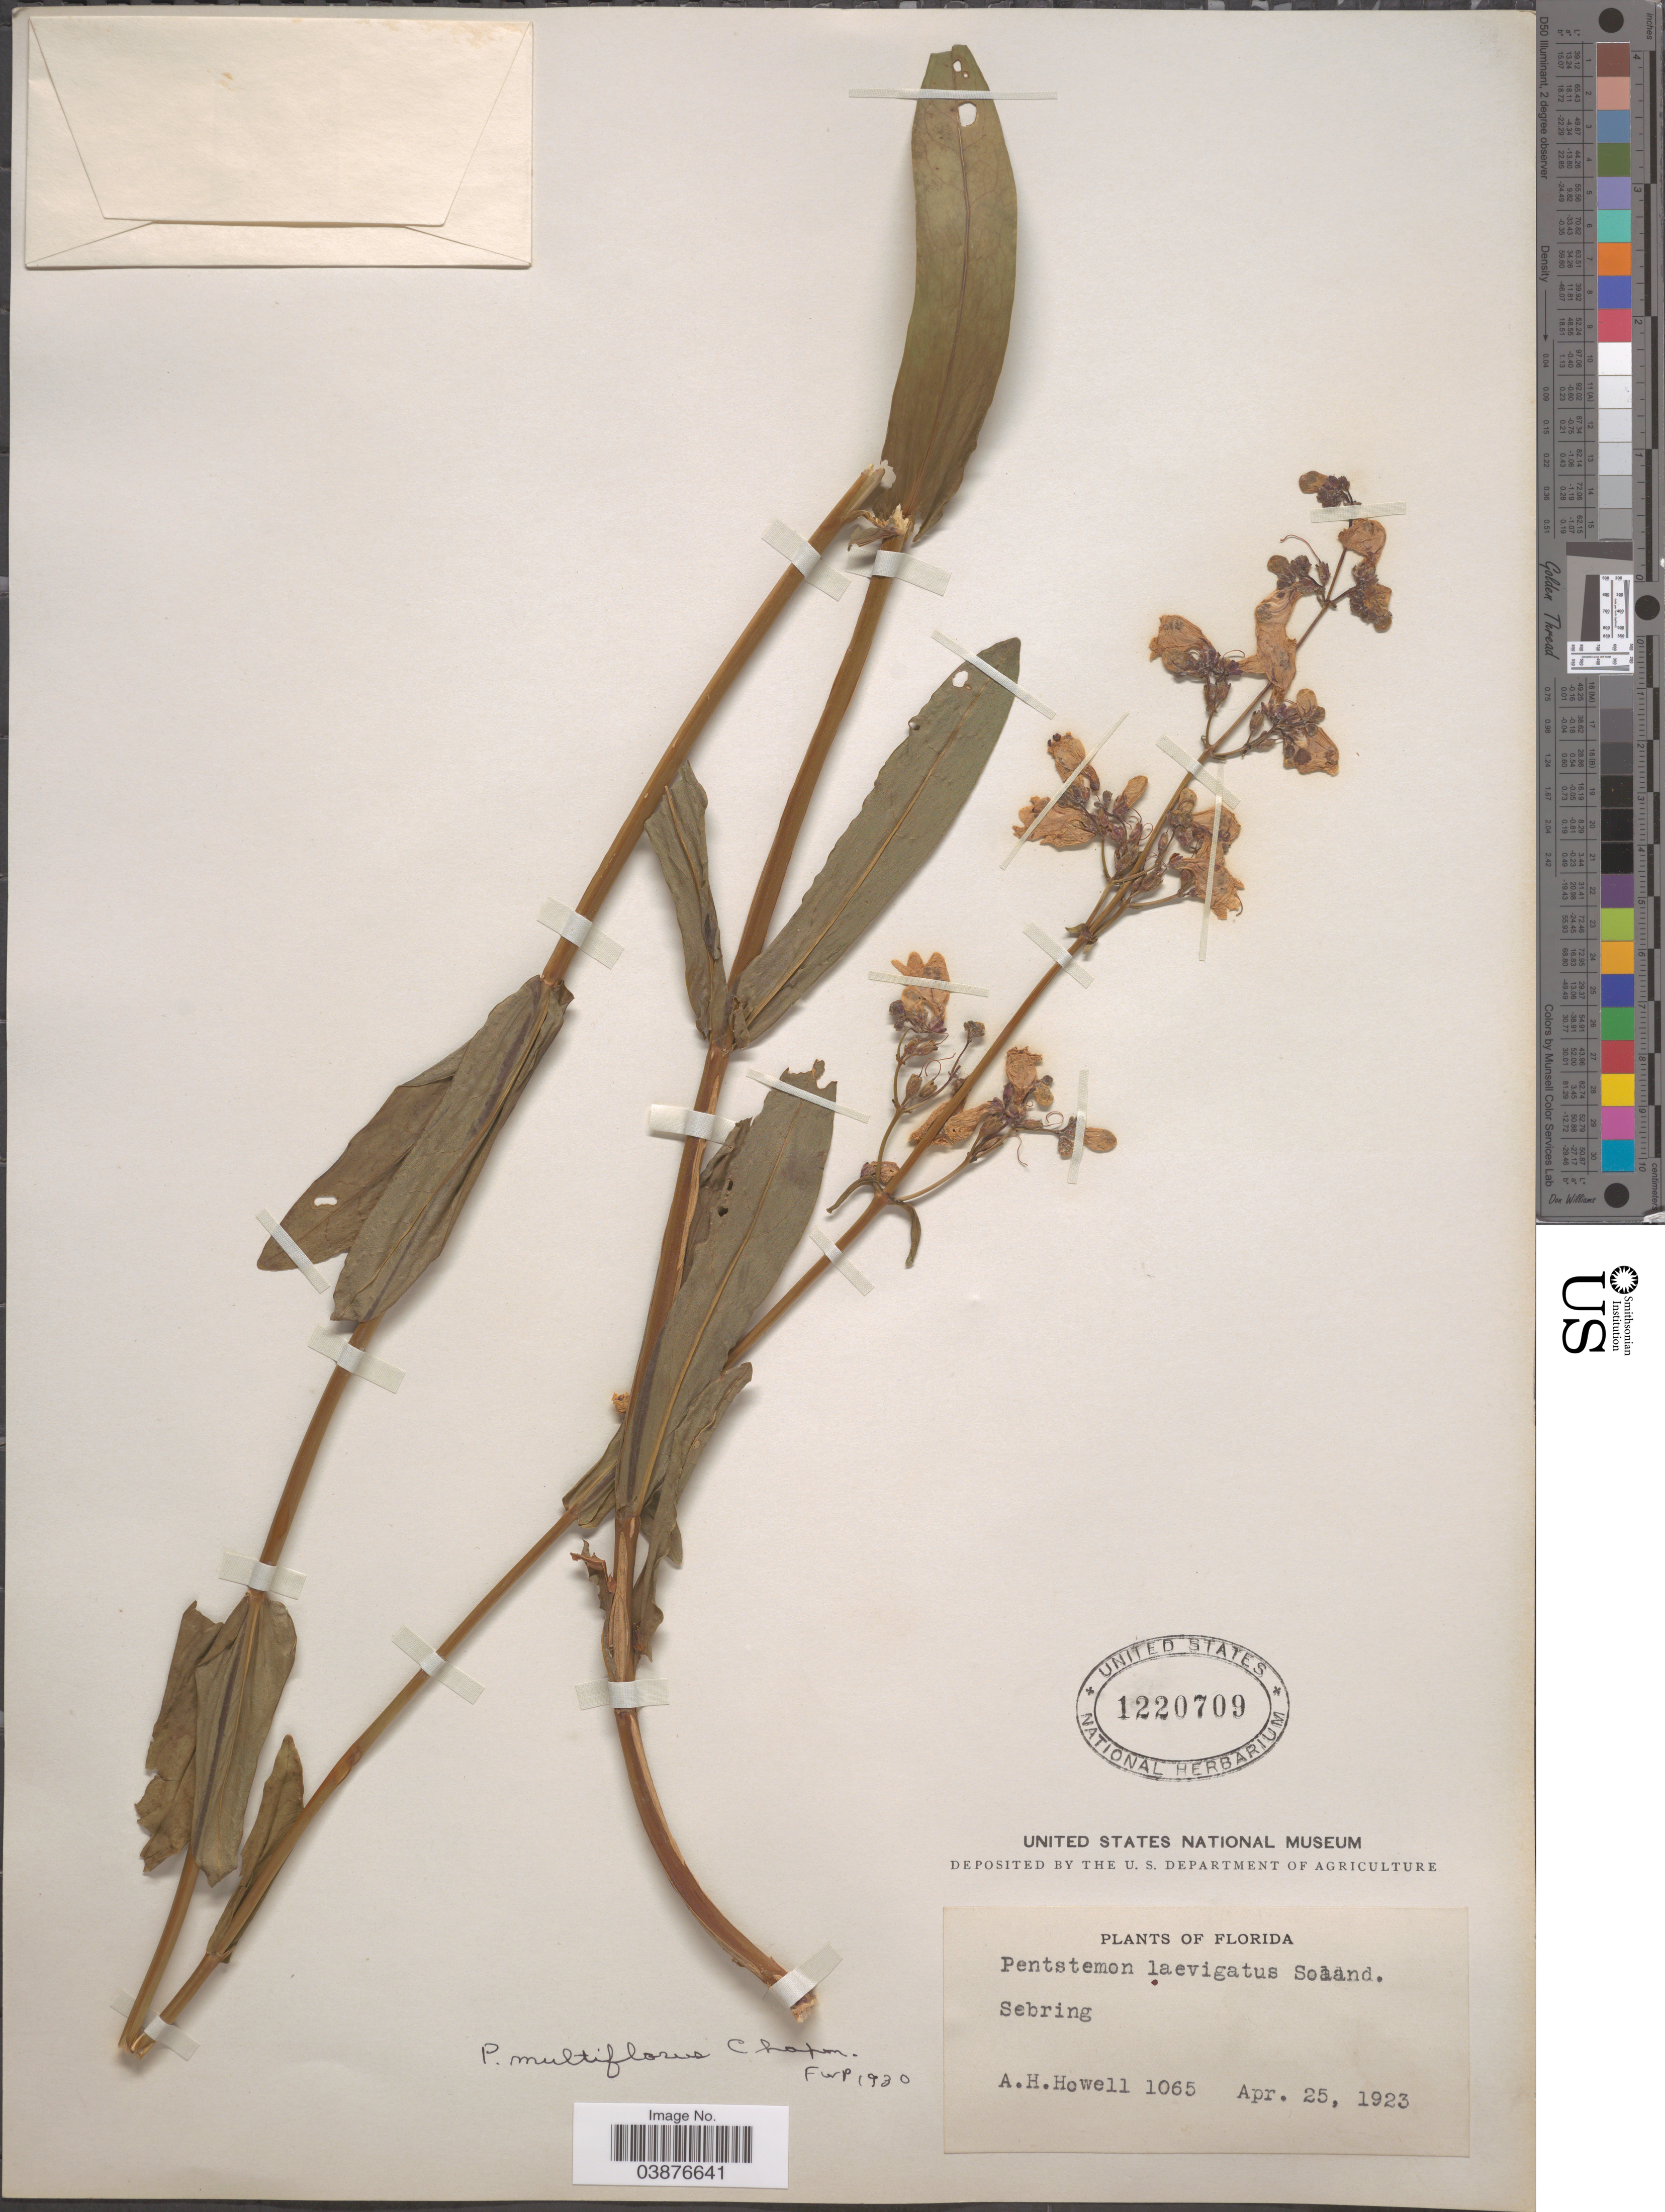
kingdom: Plantae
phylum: Tracheophyta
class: Magnoliopsida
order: Lamiales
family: Plantaginaceae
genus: Penstemon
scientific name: Penstemon multiflorus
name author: (Benth.) Chapm. ex Small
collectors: A. Howell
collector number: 1065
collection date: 1923-04-25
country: United States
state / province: Florida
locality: Sebring.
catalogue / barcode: US 1220709